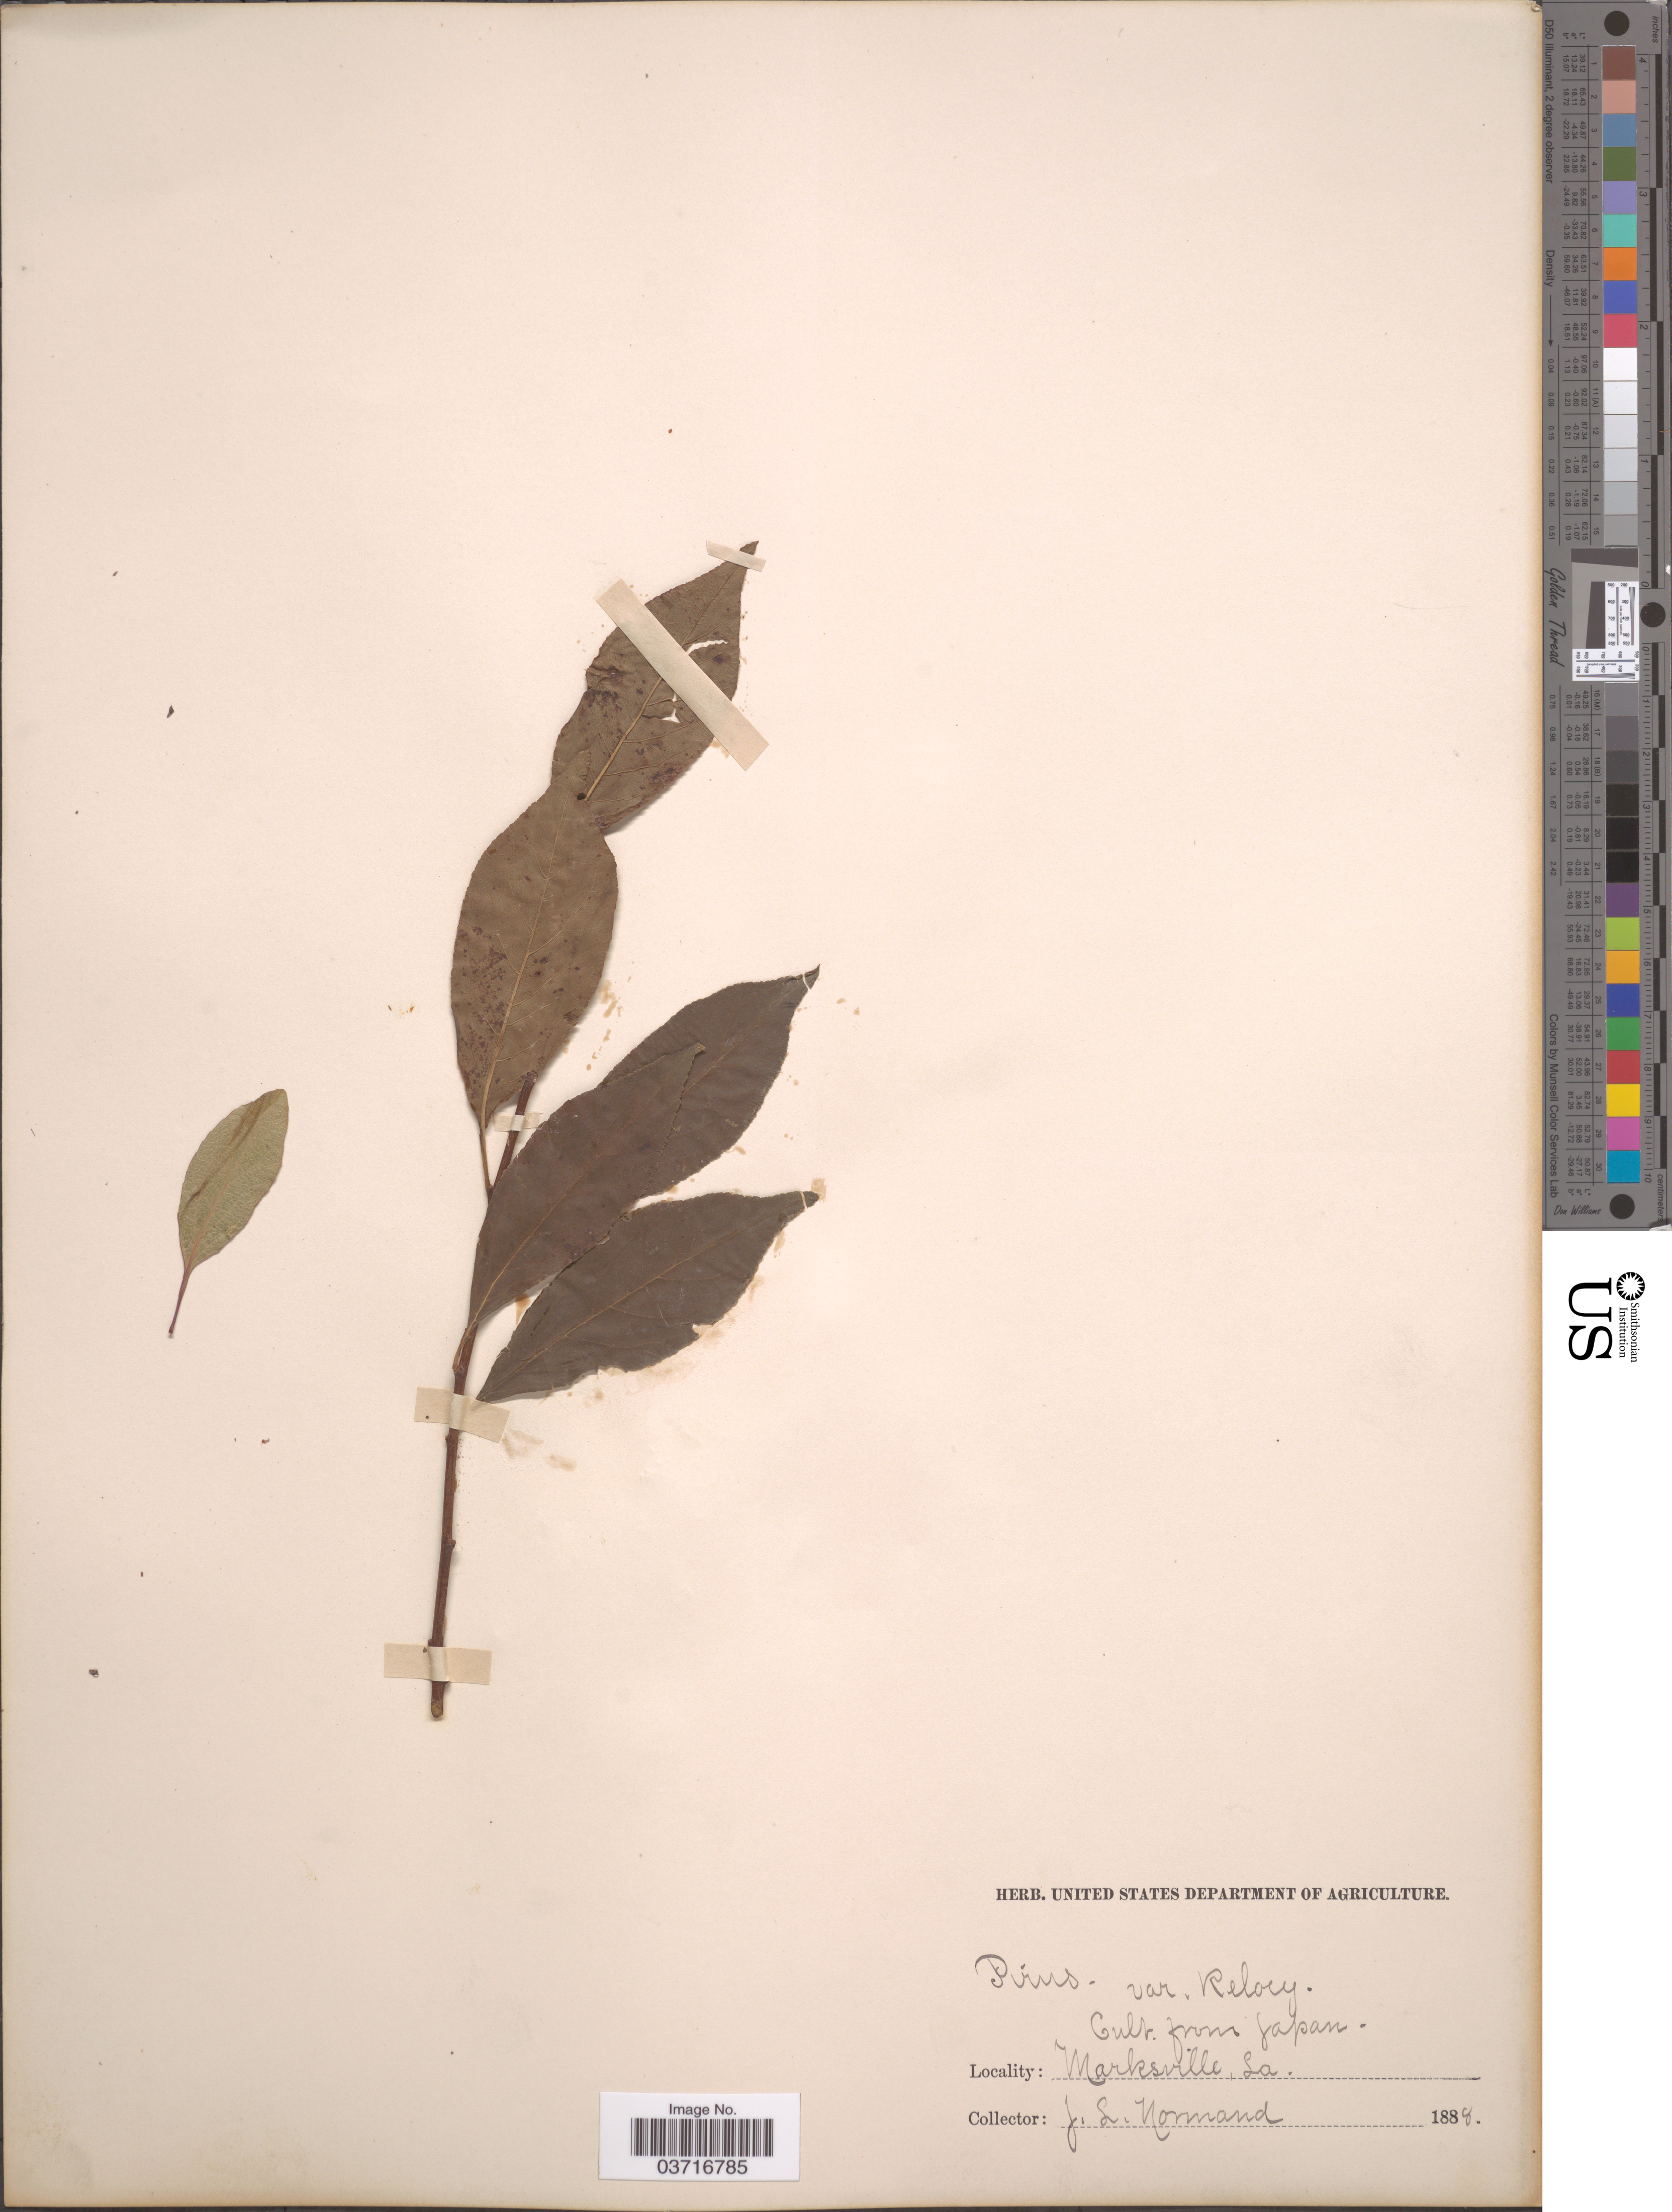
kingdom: Plantae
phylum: Tracheophyta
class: Magnoliopsida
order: Rosales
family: Rosaceae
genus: Prunus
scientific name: Prunus triflora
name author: Roxb.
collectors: J. Normand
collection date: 1888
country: United States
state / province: Louisiana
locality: Marksville.